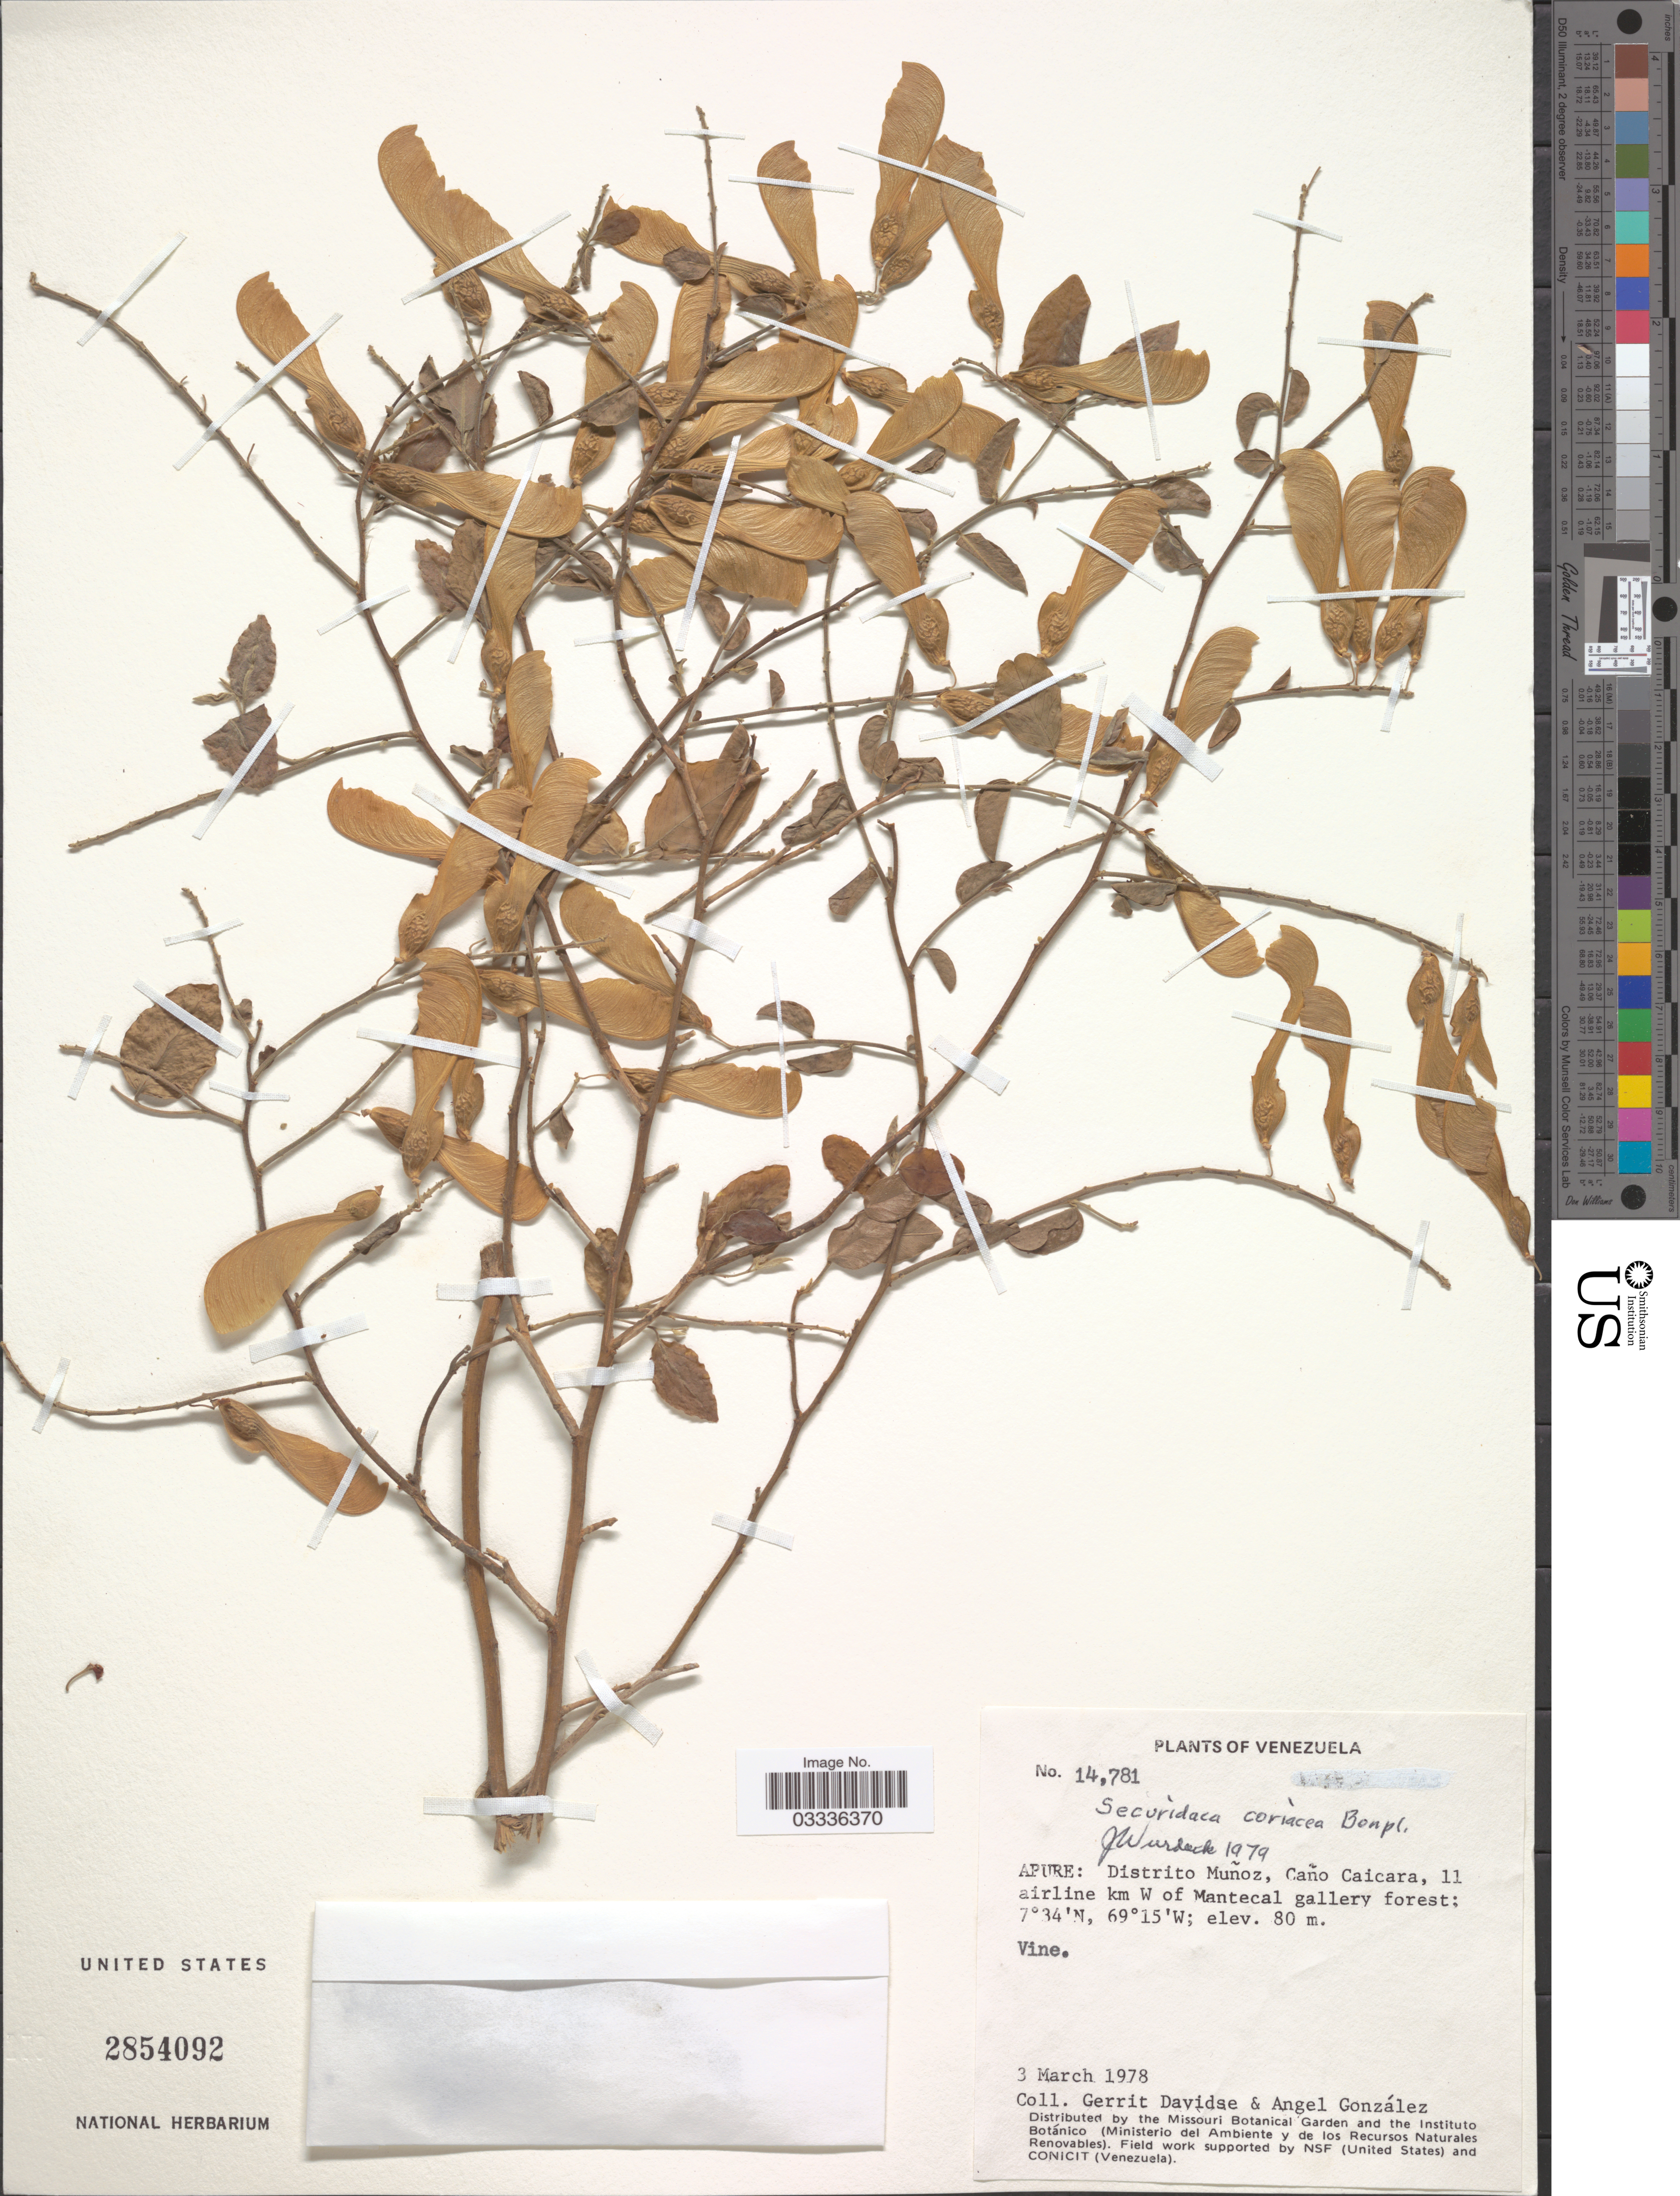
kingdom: Plantae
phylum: Tracheophyta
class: Magnoliopsida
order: Fabales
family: Polygalaceae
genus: Securidaca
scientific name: Securidaca coriacea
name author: Bonpl. ex Steud.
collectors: G. Davidse & A. C. González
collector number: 14781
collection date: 1978-03-03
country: Venezuela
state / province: Apure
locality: Distrito Muñoz, Caño Caicara, 11 airline km W of Mantecal gallery forest.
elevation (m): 80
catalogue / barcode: US 2854092